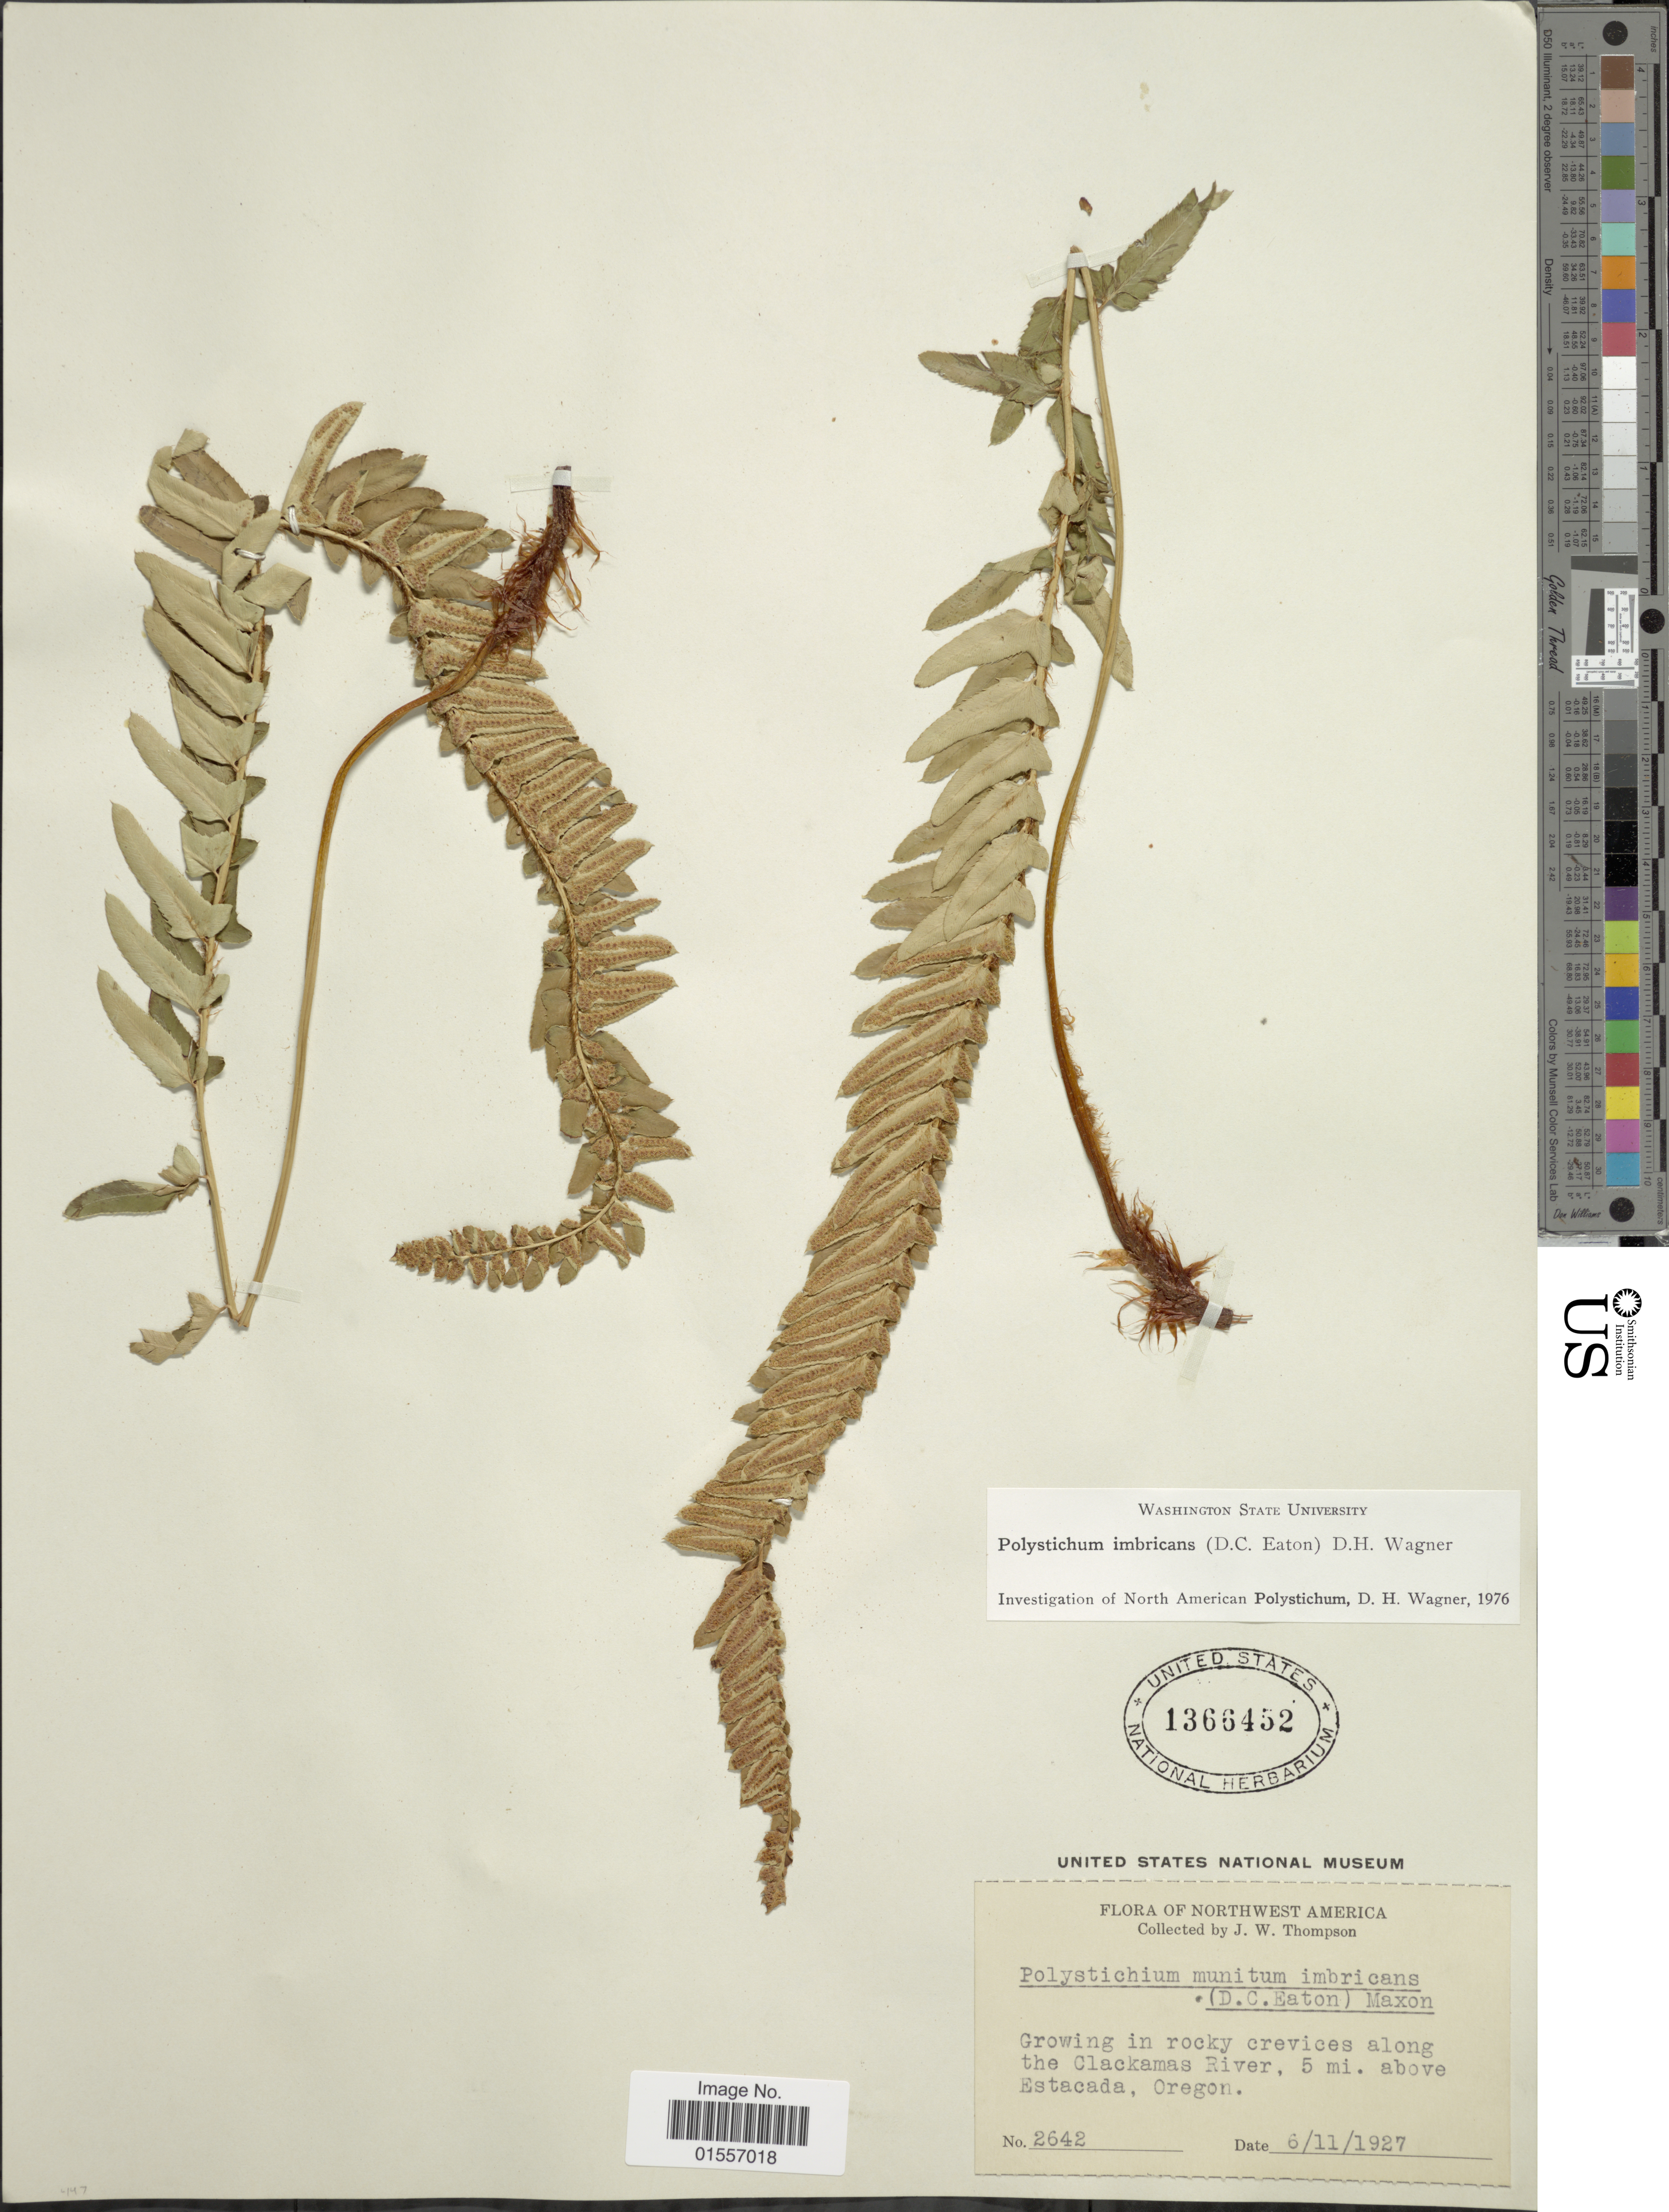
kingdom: Plantae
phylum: Tracheophyta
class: Polypodiopsida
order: Polypodiales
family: Dryopteridaceae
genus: Polystichum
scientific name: Polystichum imbricans subsp. imbricans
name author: (D.C. Eaton) D.H. Wagner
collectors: J. W. Thompson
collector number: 2642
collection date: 1927-06-11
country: United States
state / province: Oregon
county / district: Clackamas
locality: Northwest America, Growing in rocky crevices along the Clackamas River, 5 mi. above Estacada, Oregon.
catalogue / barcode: US 1366452